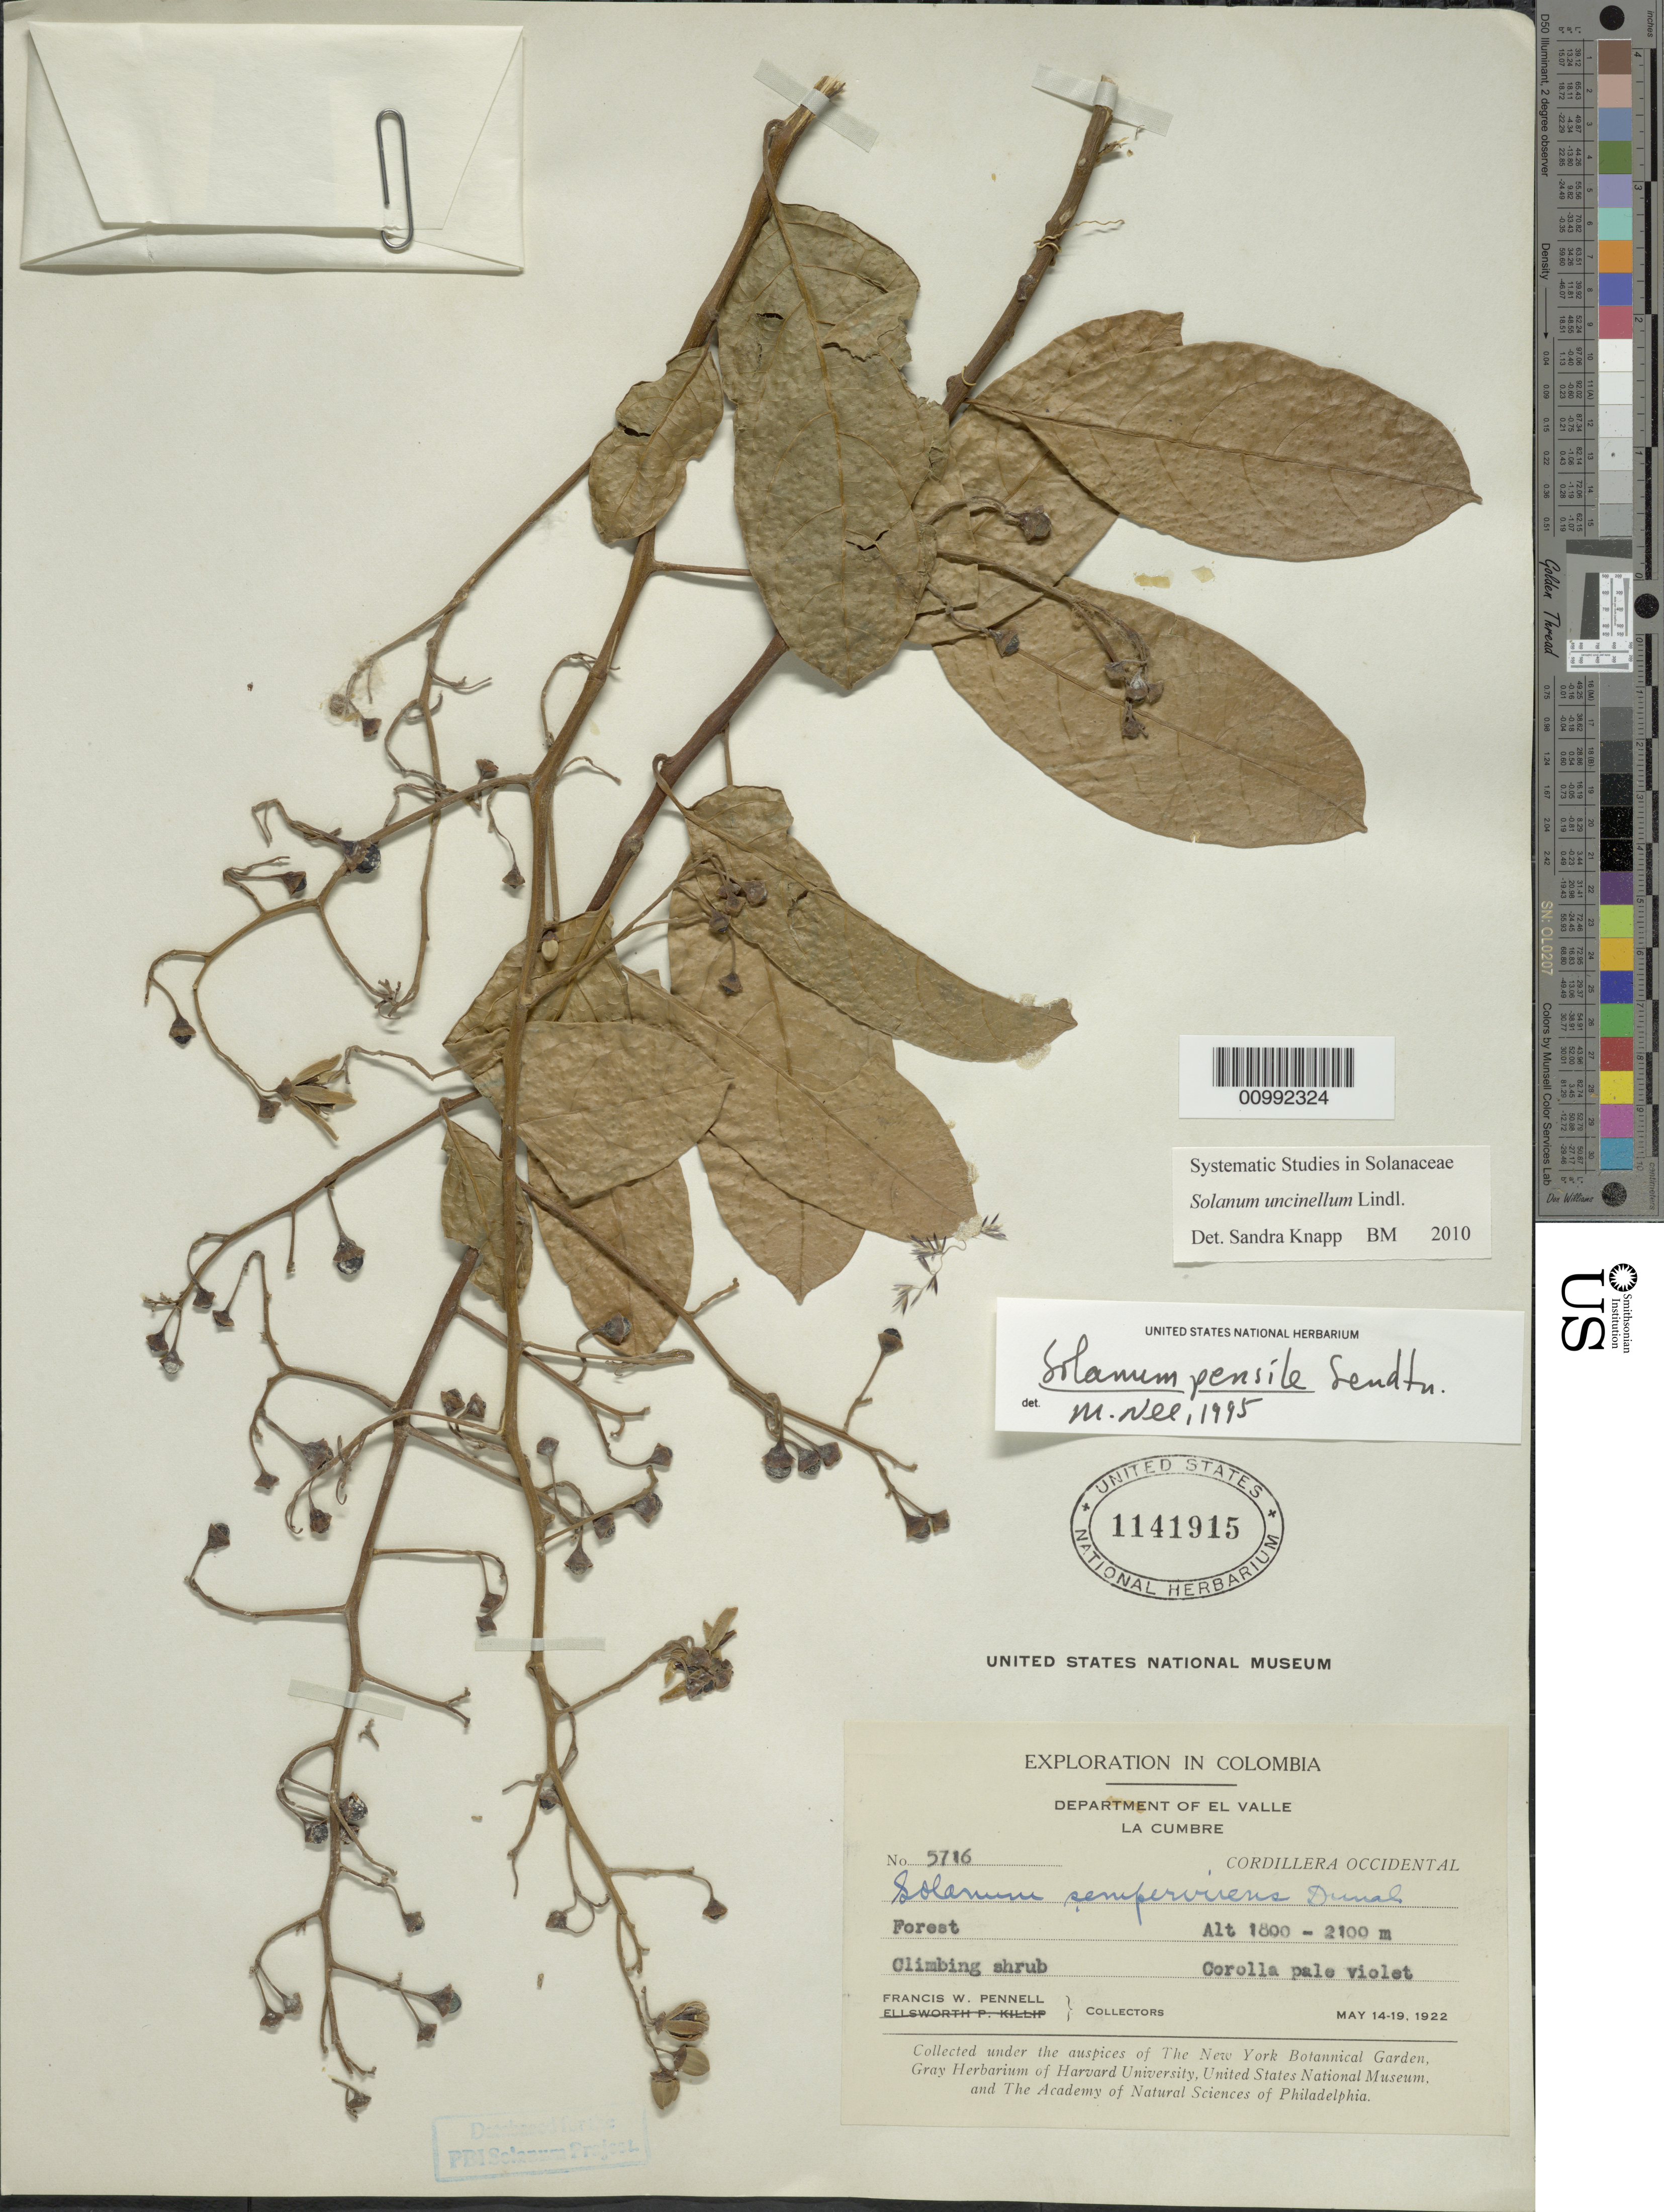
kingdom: Plantae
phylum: Tracheophyta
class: Magnoliopsida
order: Solanales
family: Solanaceae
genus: Solanum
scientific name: Solanum uncinellum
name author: Lindl.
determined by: Knapp, S. D.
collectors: F. W. Pennell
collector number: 5716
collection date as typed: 14 May 1922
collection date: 1922-05-14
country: Colombia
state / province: Valle del Cauca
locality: Cordillera Occidental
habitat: forest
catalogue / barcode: US 1141915